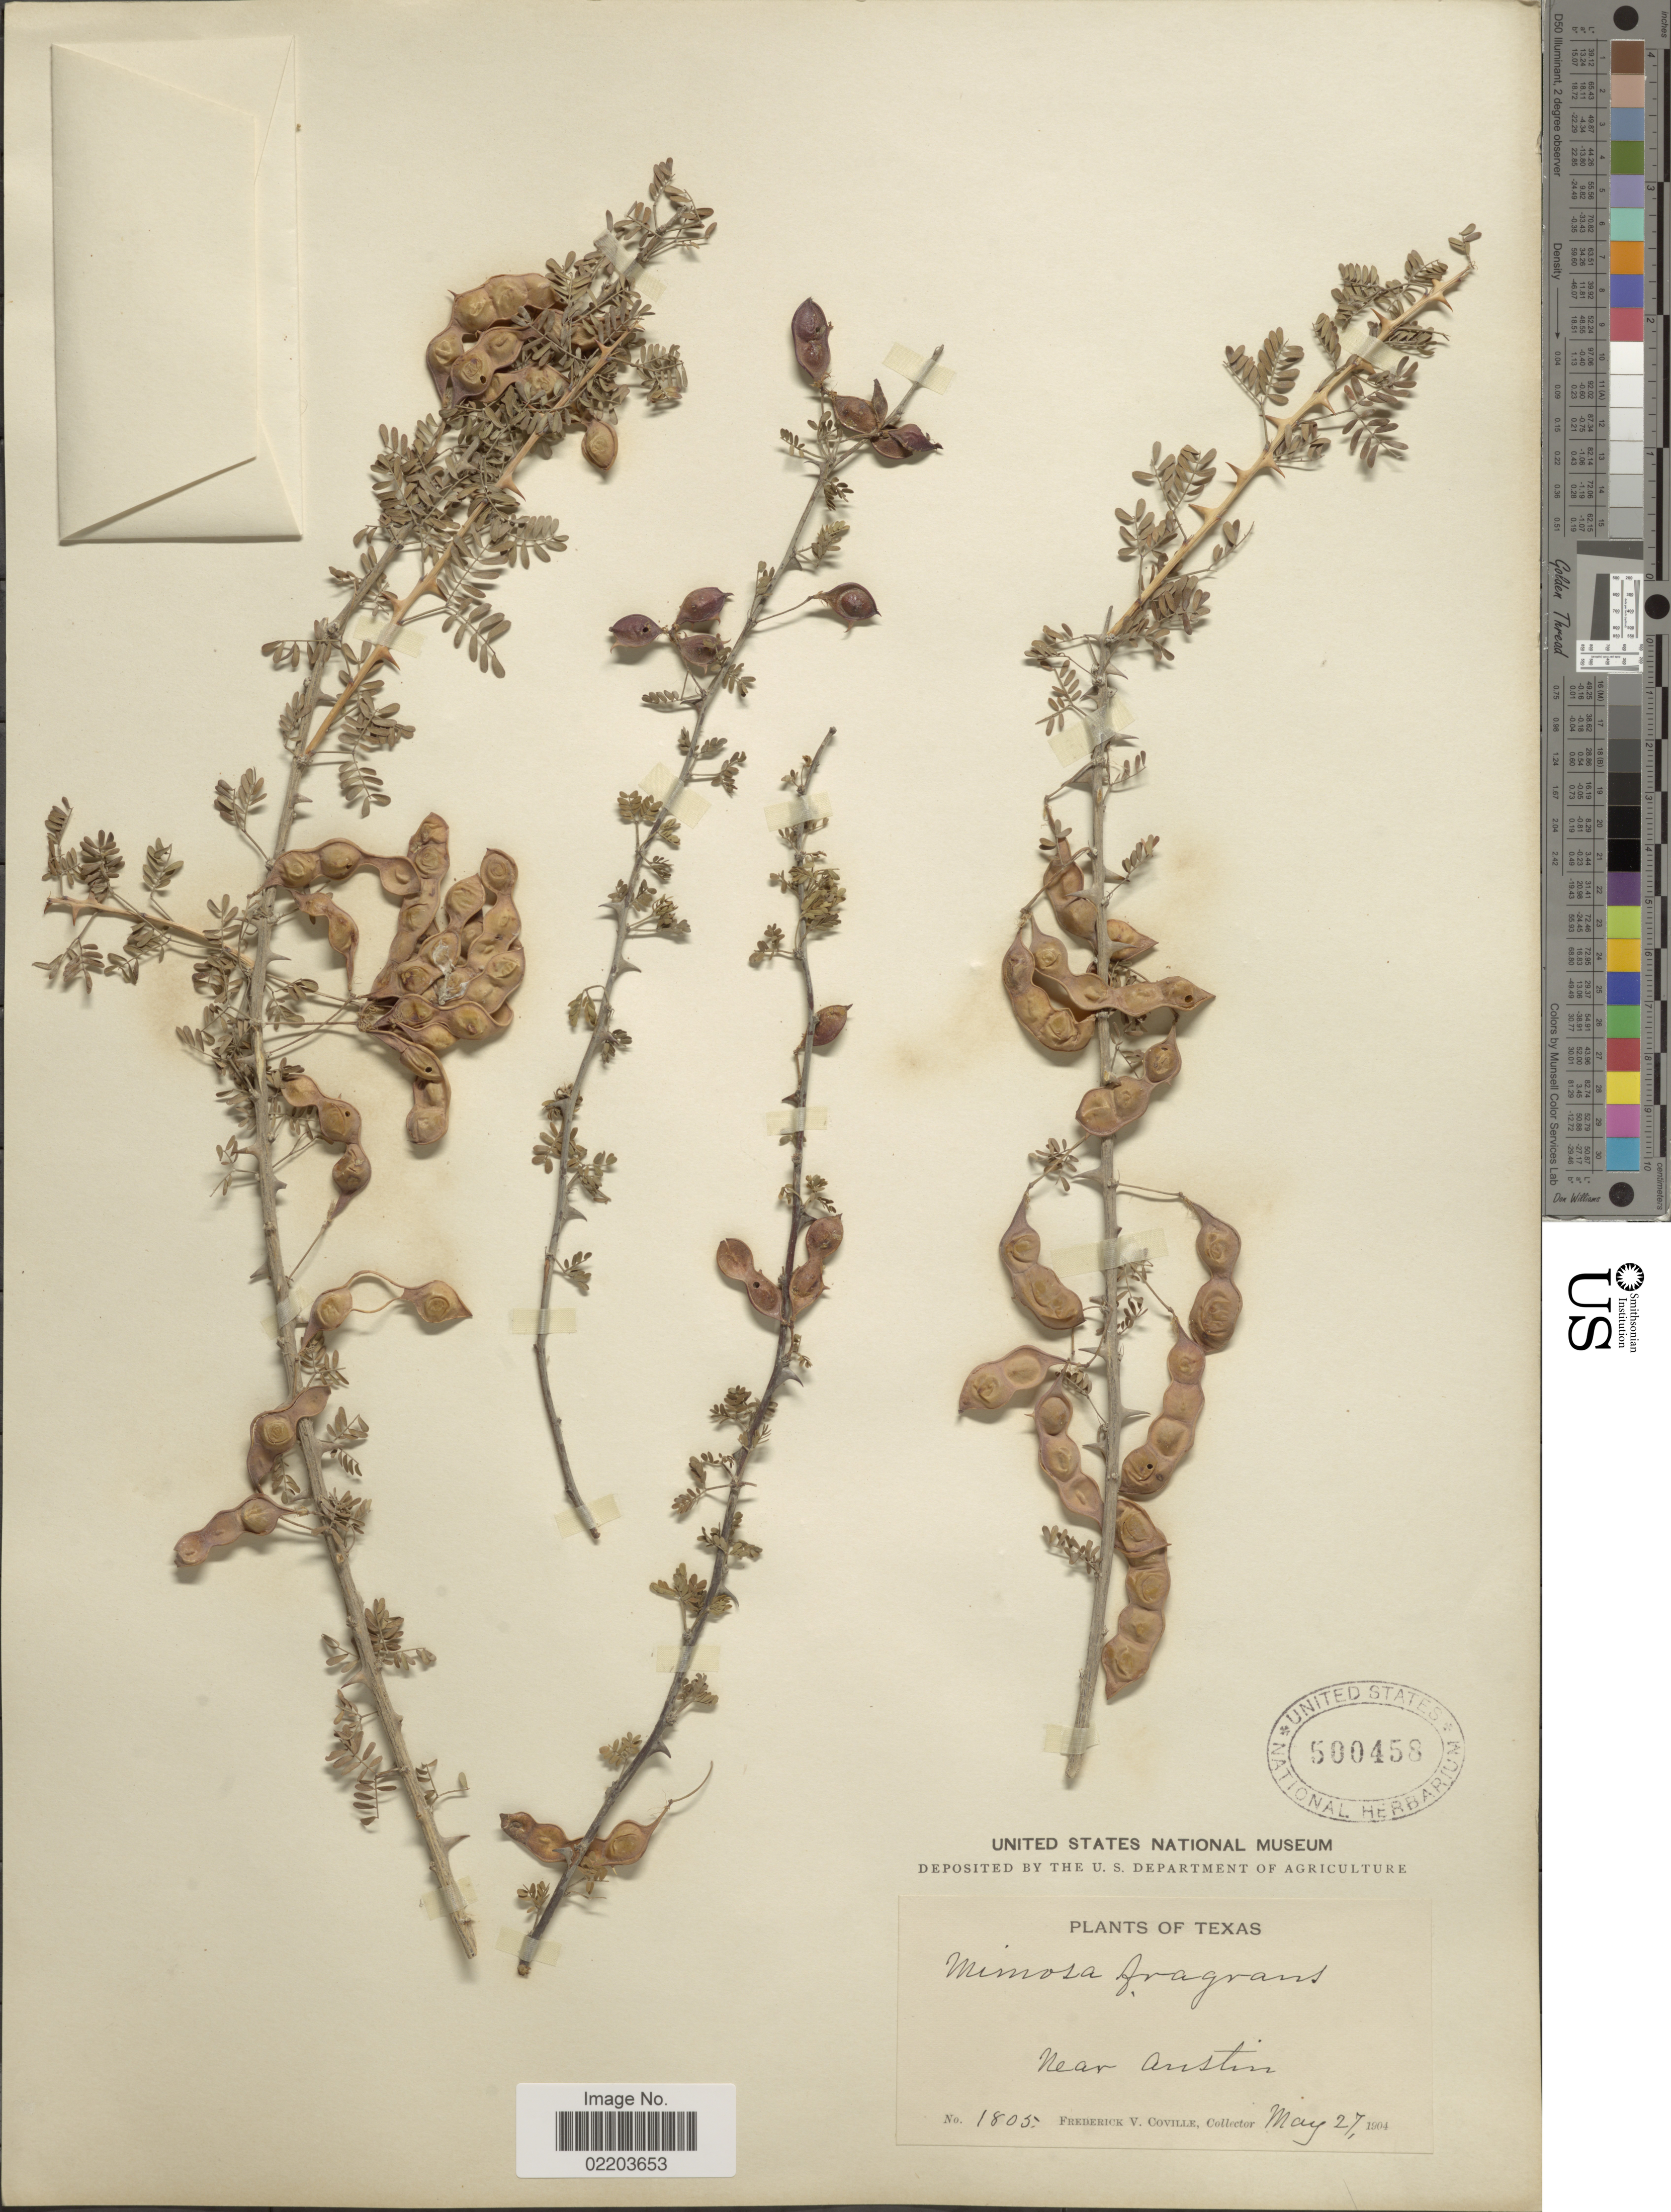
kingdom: Plantae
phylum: Tracheophyta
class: Magnoliopsida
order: Fabales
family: Fabaceae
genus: Mimosa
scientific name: Mimosa borealis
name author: A. Gray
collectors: F. V. Coville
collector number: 1805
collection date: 1904-05-27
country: United States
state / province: Texas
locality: Near Austin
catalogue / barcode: US 500458